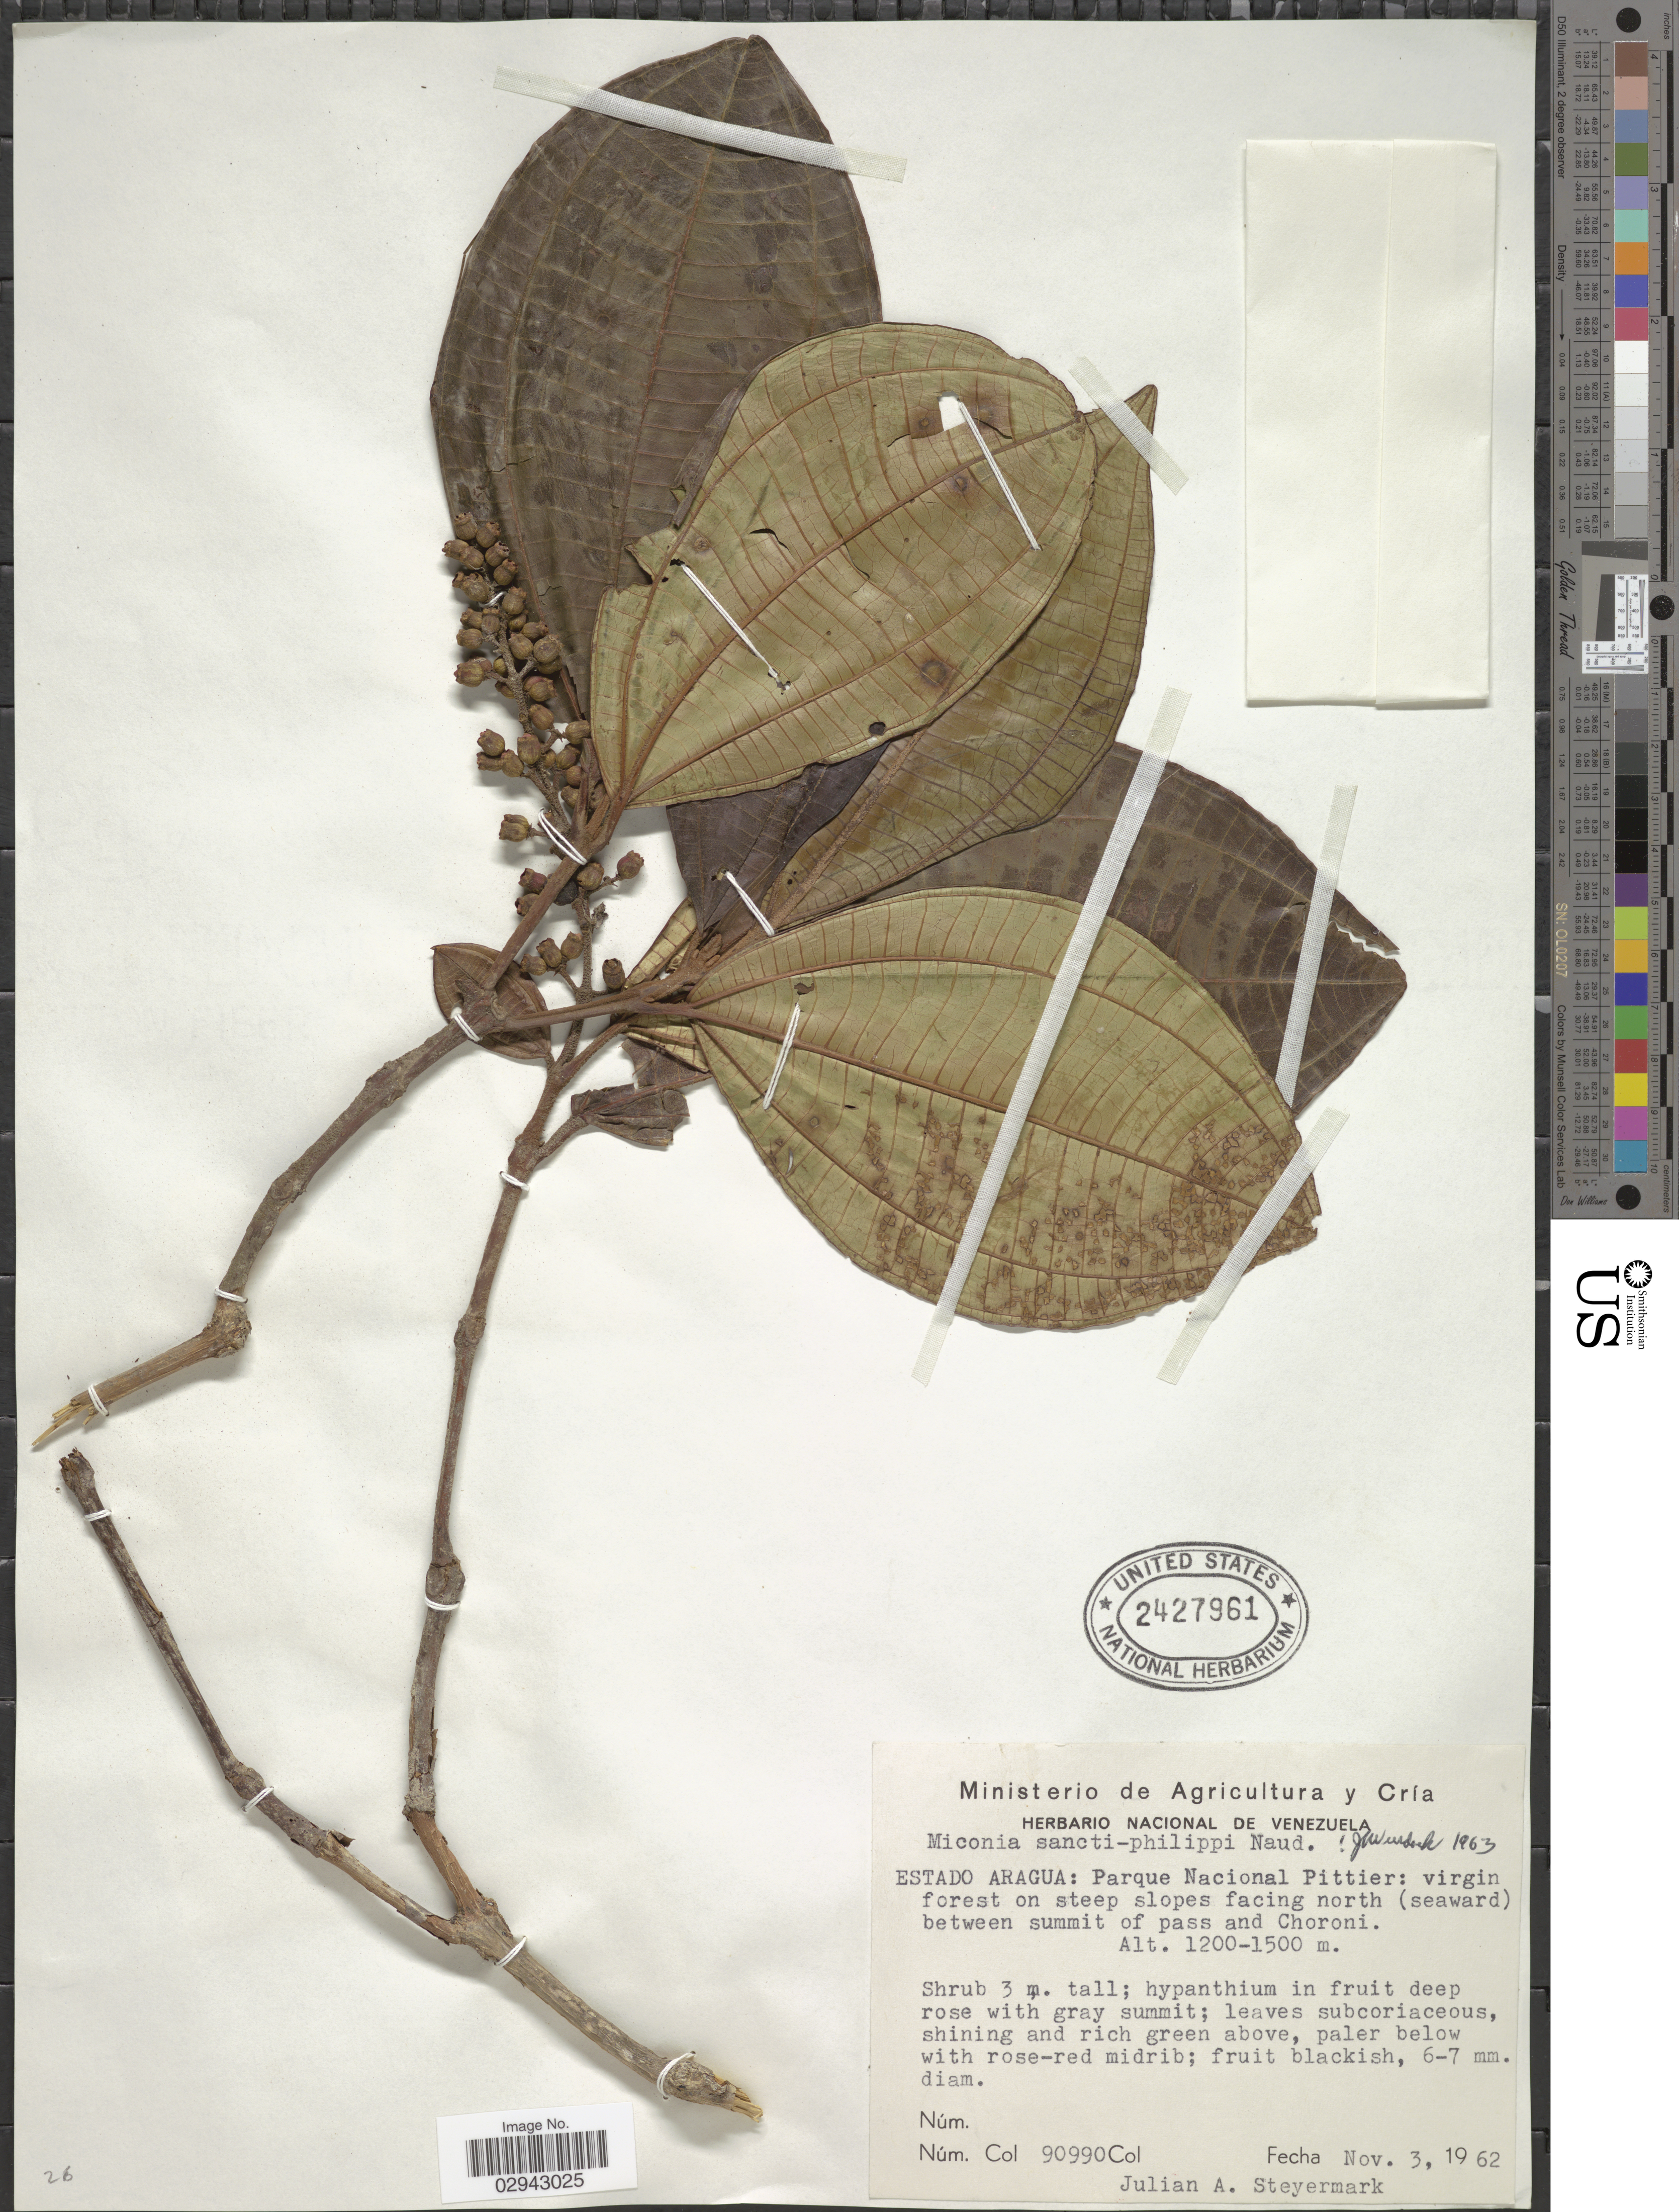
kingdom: Plantae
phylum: Tracheophyta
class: Magnoliopsida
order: Myrtales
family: Melastomataceae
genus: Miconia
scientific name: Miconia sancti-philippi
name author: Naudin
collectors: J. Steyermark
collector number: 90990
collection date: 1962-11-03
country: Venezuela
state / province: Aragua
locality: Parque Nacional Pittier: virgin forest on steep slopes facing north (seaward) between summit of pass and Choroni.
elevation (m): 1200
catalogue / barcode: US 2427961